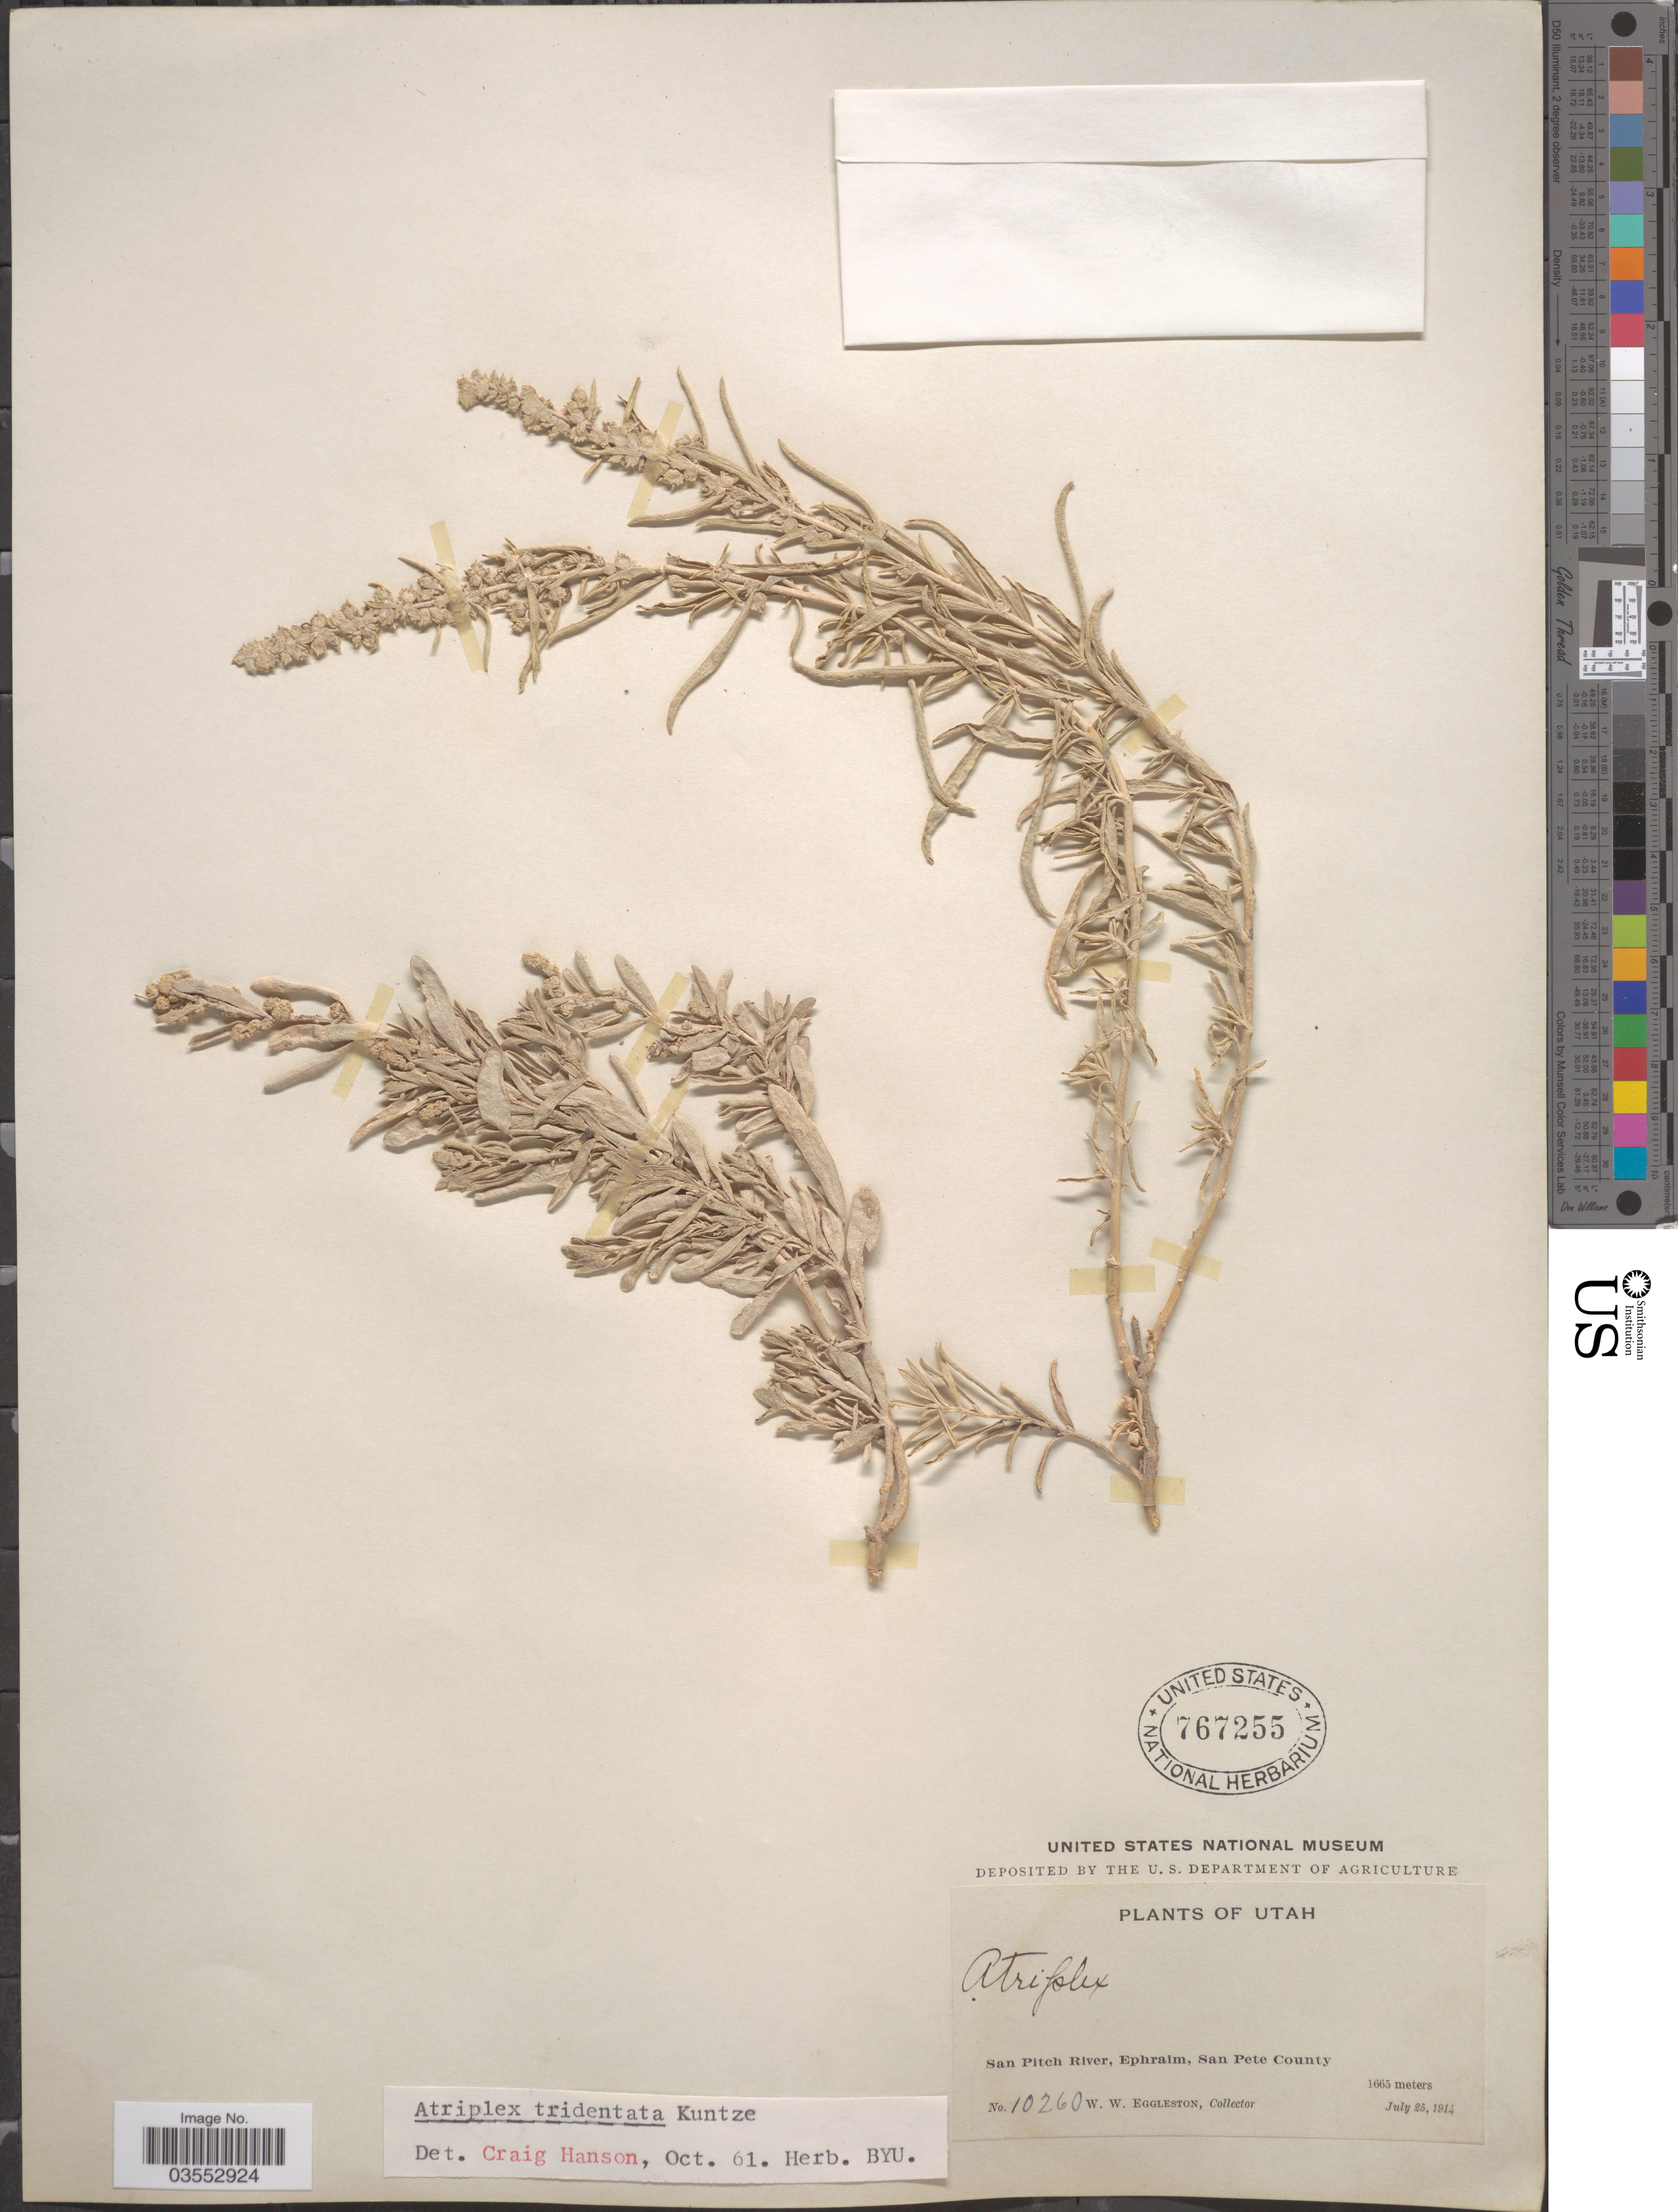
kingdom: Plantae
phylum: Tracheophyta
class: Magnoliopsida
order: Caryophyllales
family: Amaranthaceae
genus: Atriplex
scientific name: Atriplex tridentata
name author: Kuntze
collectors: W. W. Eggleston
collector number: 10260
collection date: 1914-07-25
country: United States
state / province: Utah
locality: San Pitch River, Ephraim, San Pete County.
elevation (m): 1665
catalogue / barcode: US 767255